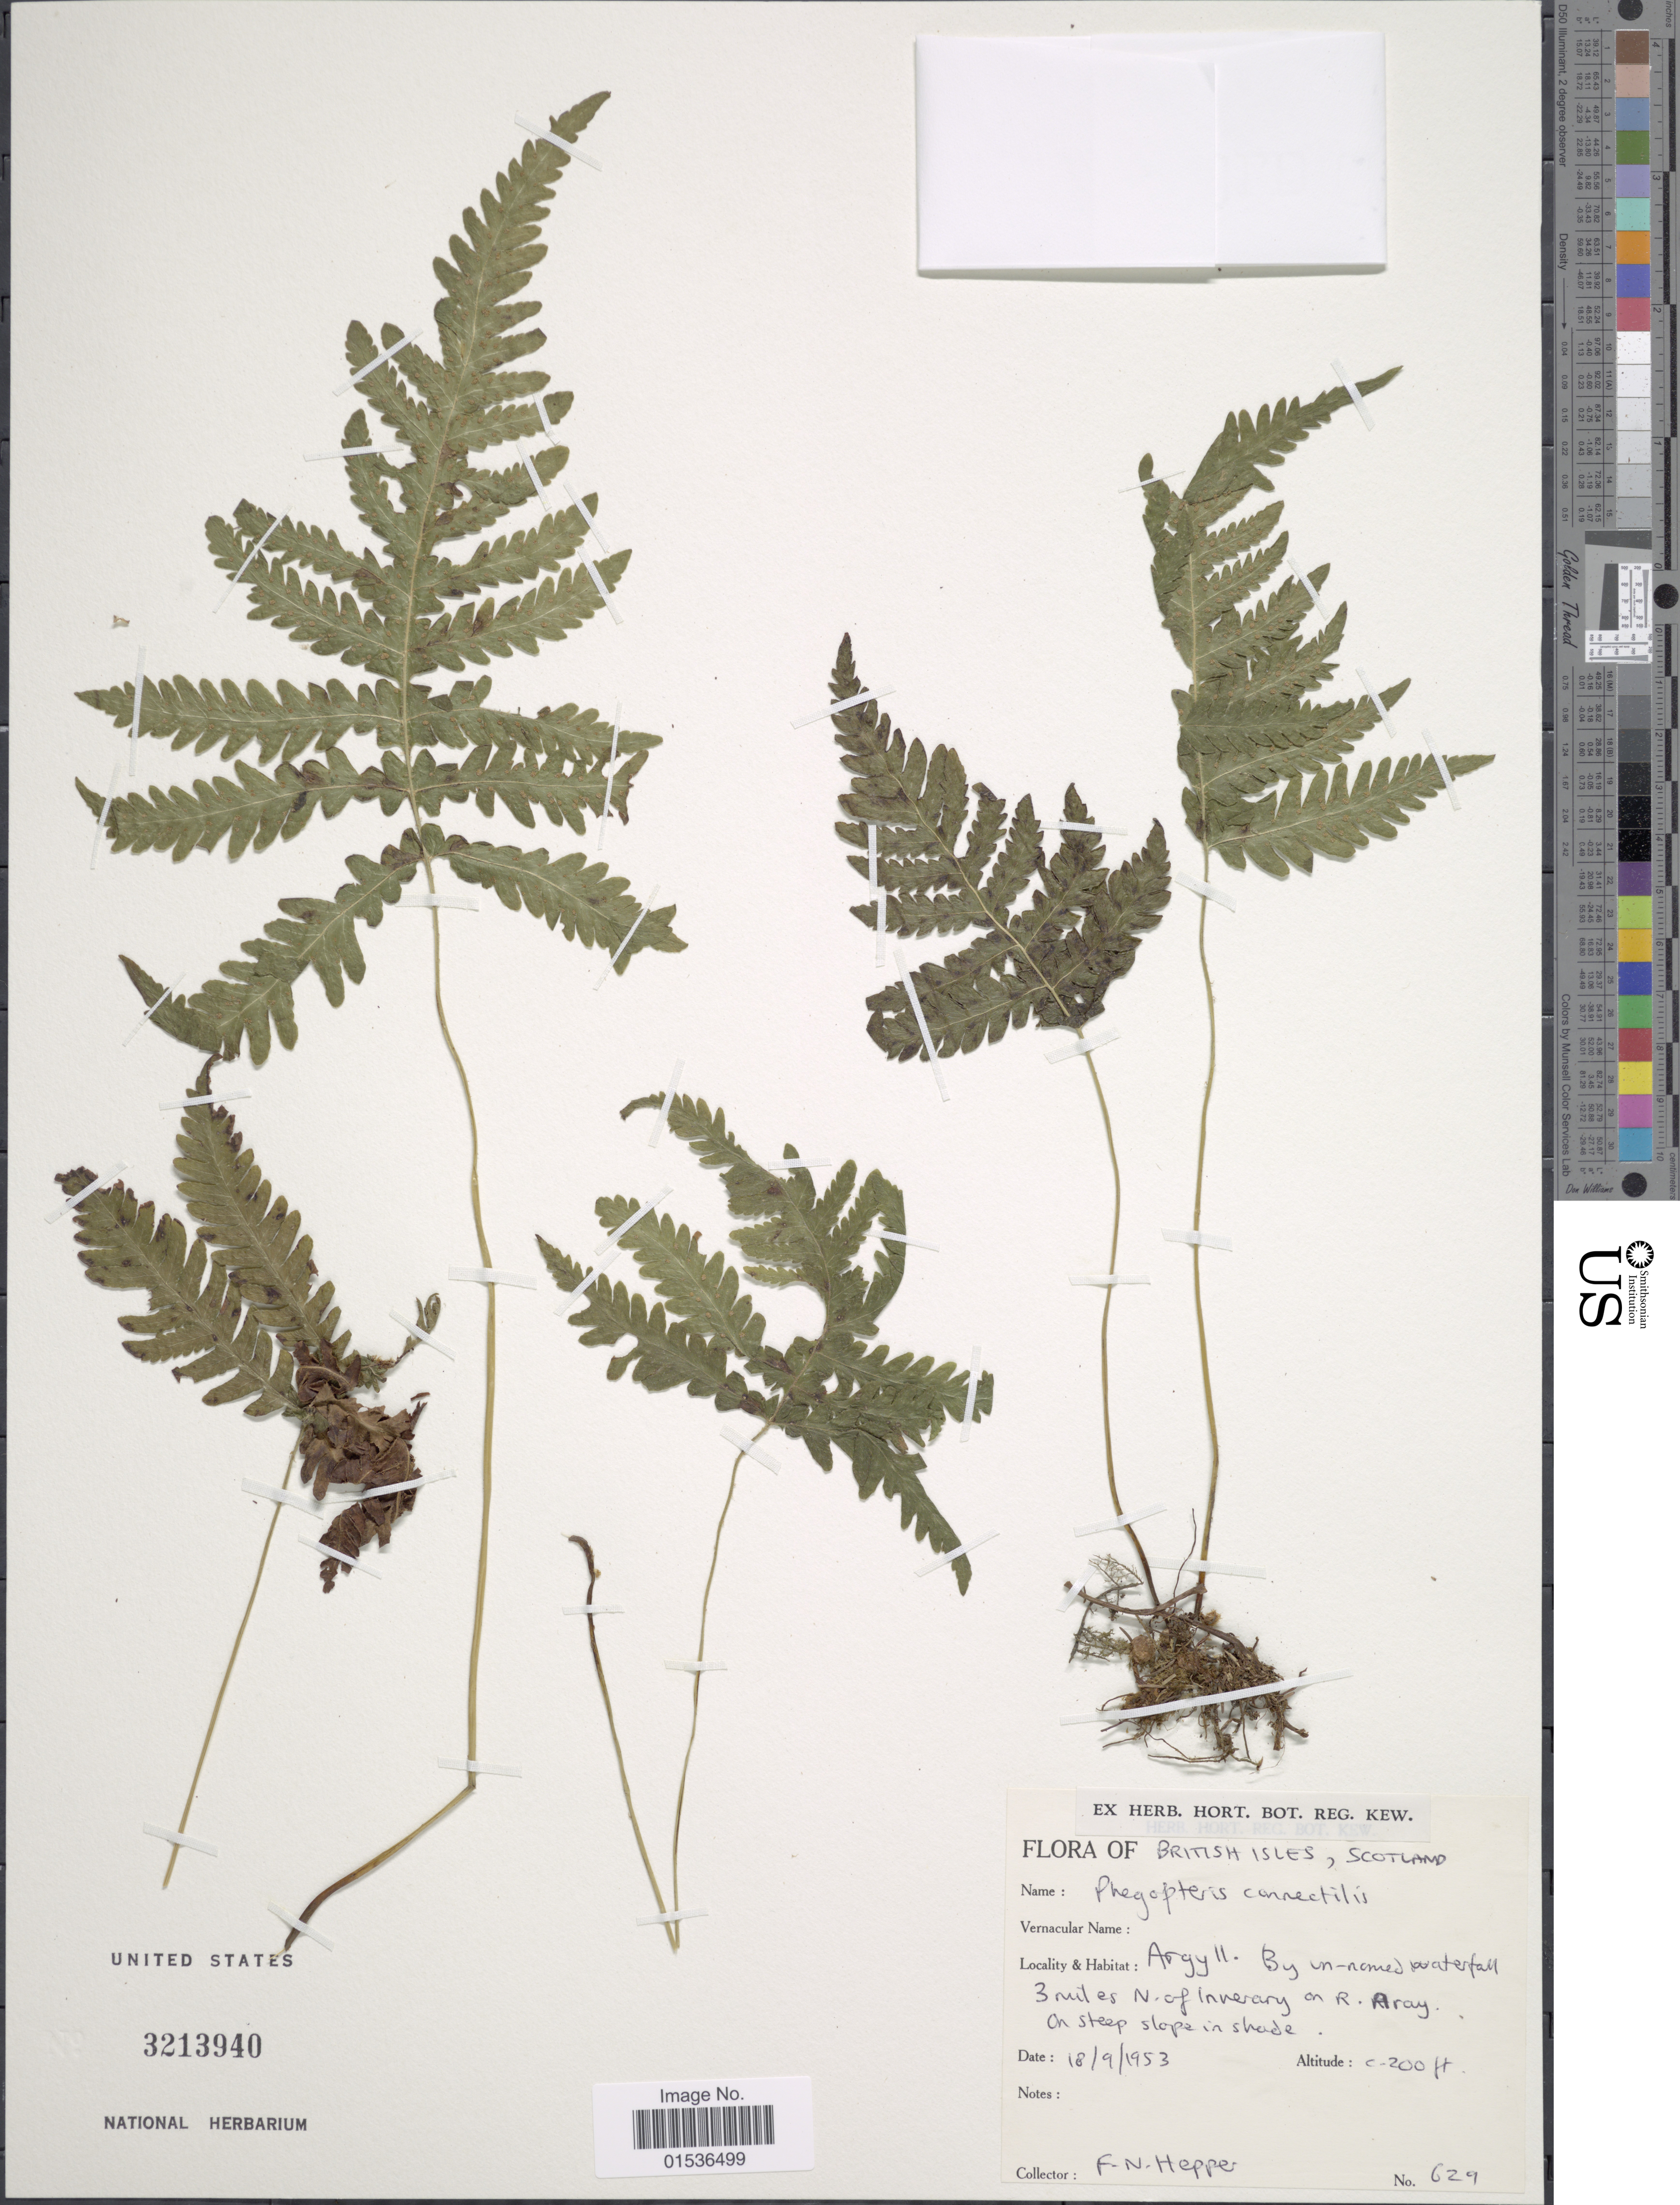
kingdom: Plantae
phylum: Tracheophyta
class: Polypodiopsida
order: Polypodiales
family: Thelypteridaceae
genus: Phegopteris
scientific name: Phegopteris connectilis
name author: (Michx.) Watt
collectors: F. Hepper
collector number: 629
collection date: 1953-09-18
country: United Kingdom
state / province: Scotland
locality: British Isles, Argyll. By un-named waterfall 3 miles N.of Inverary (Inveraray) on R, Aray.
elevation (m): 61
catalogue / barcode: US 3213940